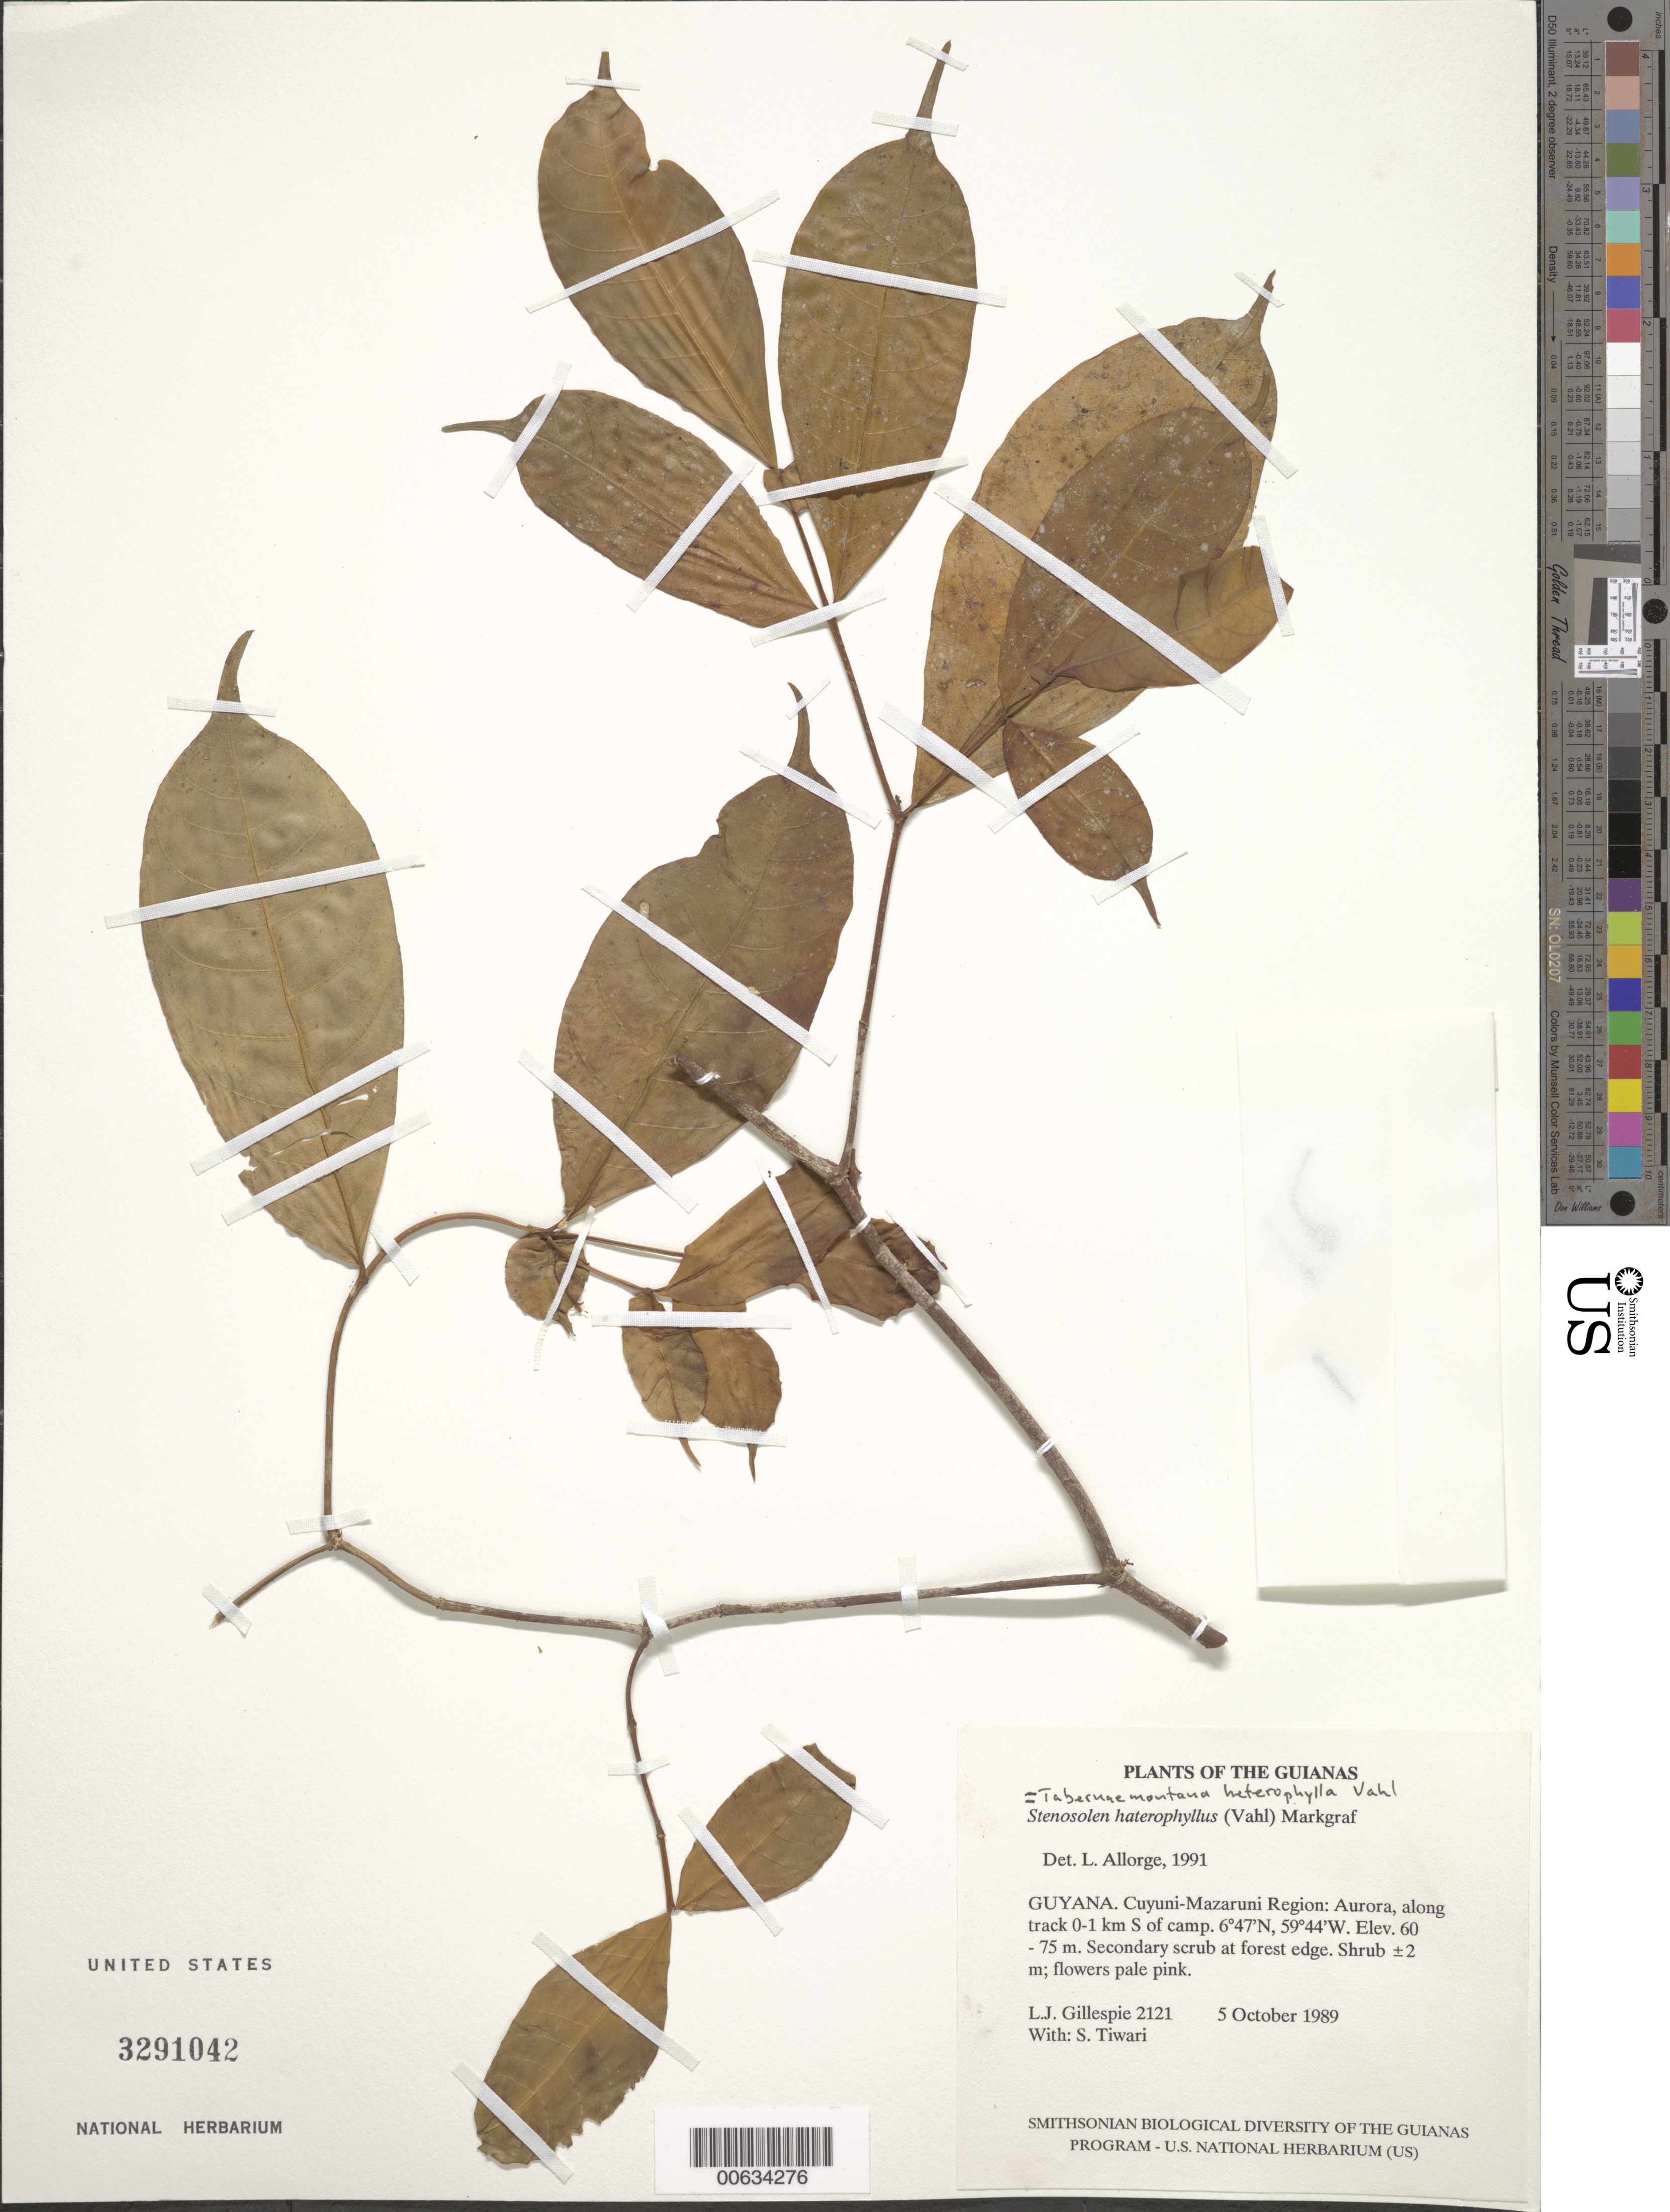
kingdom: Plantae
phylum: Tracheophyta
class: Magnoliopsida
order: Gentianales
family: Apocynaceae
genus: Tabernaemontana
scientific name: Tabernaemontana heterophylla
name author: Vahl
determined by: Allorge, L.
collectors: L. J. Gillespie & S. Tiwari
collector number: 2121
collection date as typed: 5 October 1989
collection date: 1989-10-05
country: Guyana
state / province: Cuyuni-Mazaruni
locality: Aurora, along track 0-1 km S of camp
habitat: Secondary scrub at forest edge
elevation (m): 60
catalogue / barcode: US 3291042